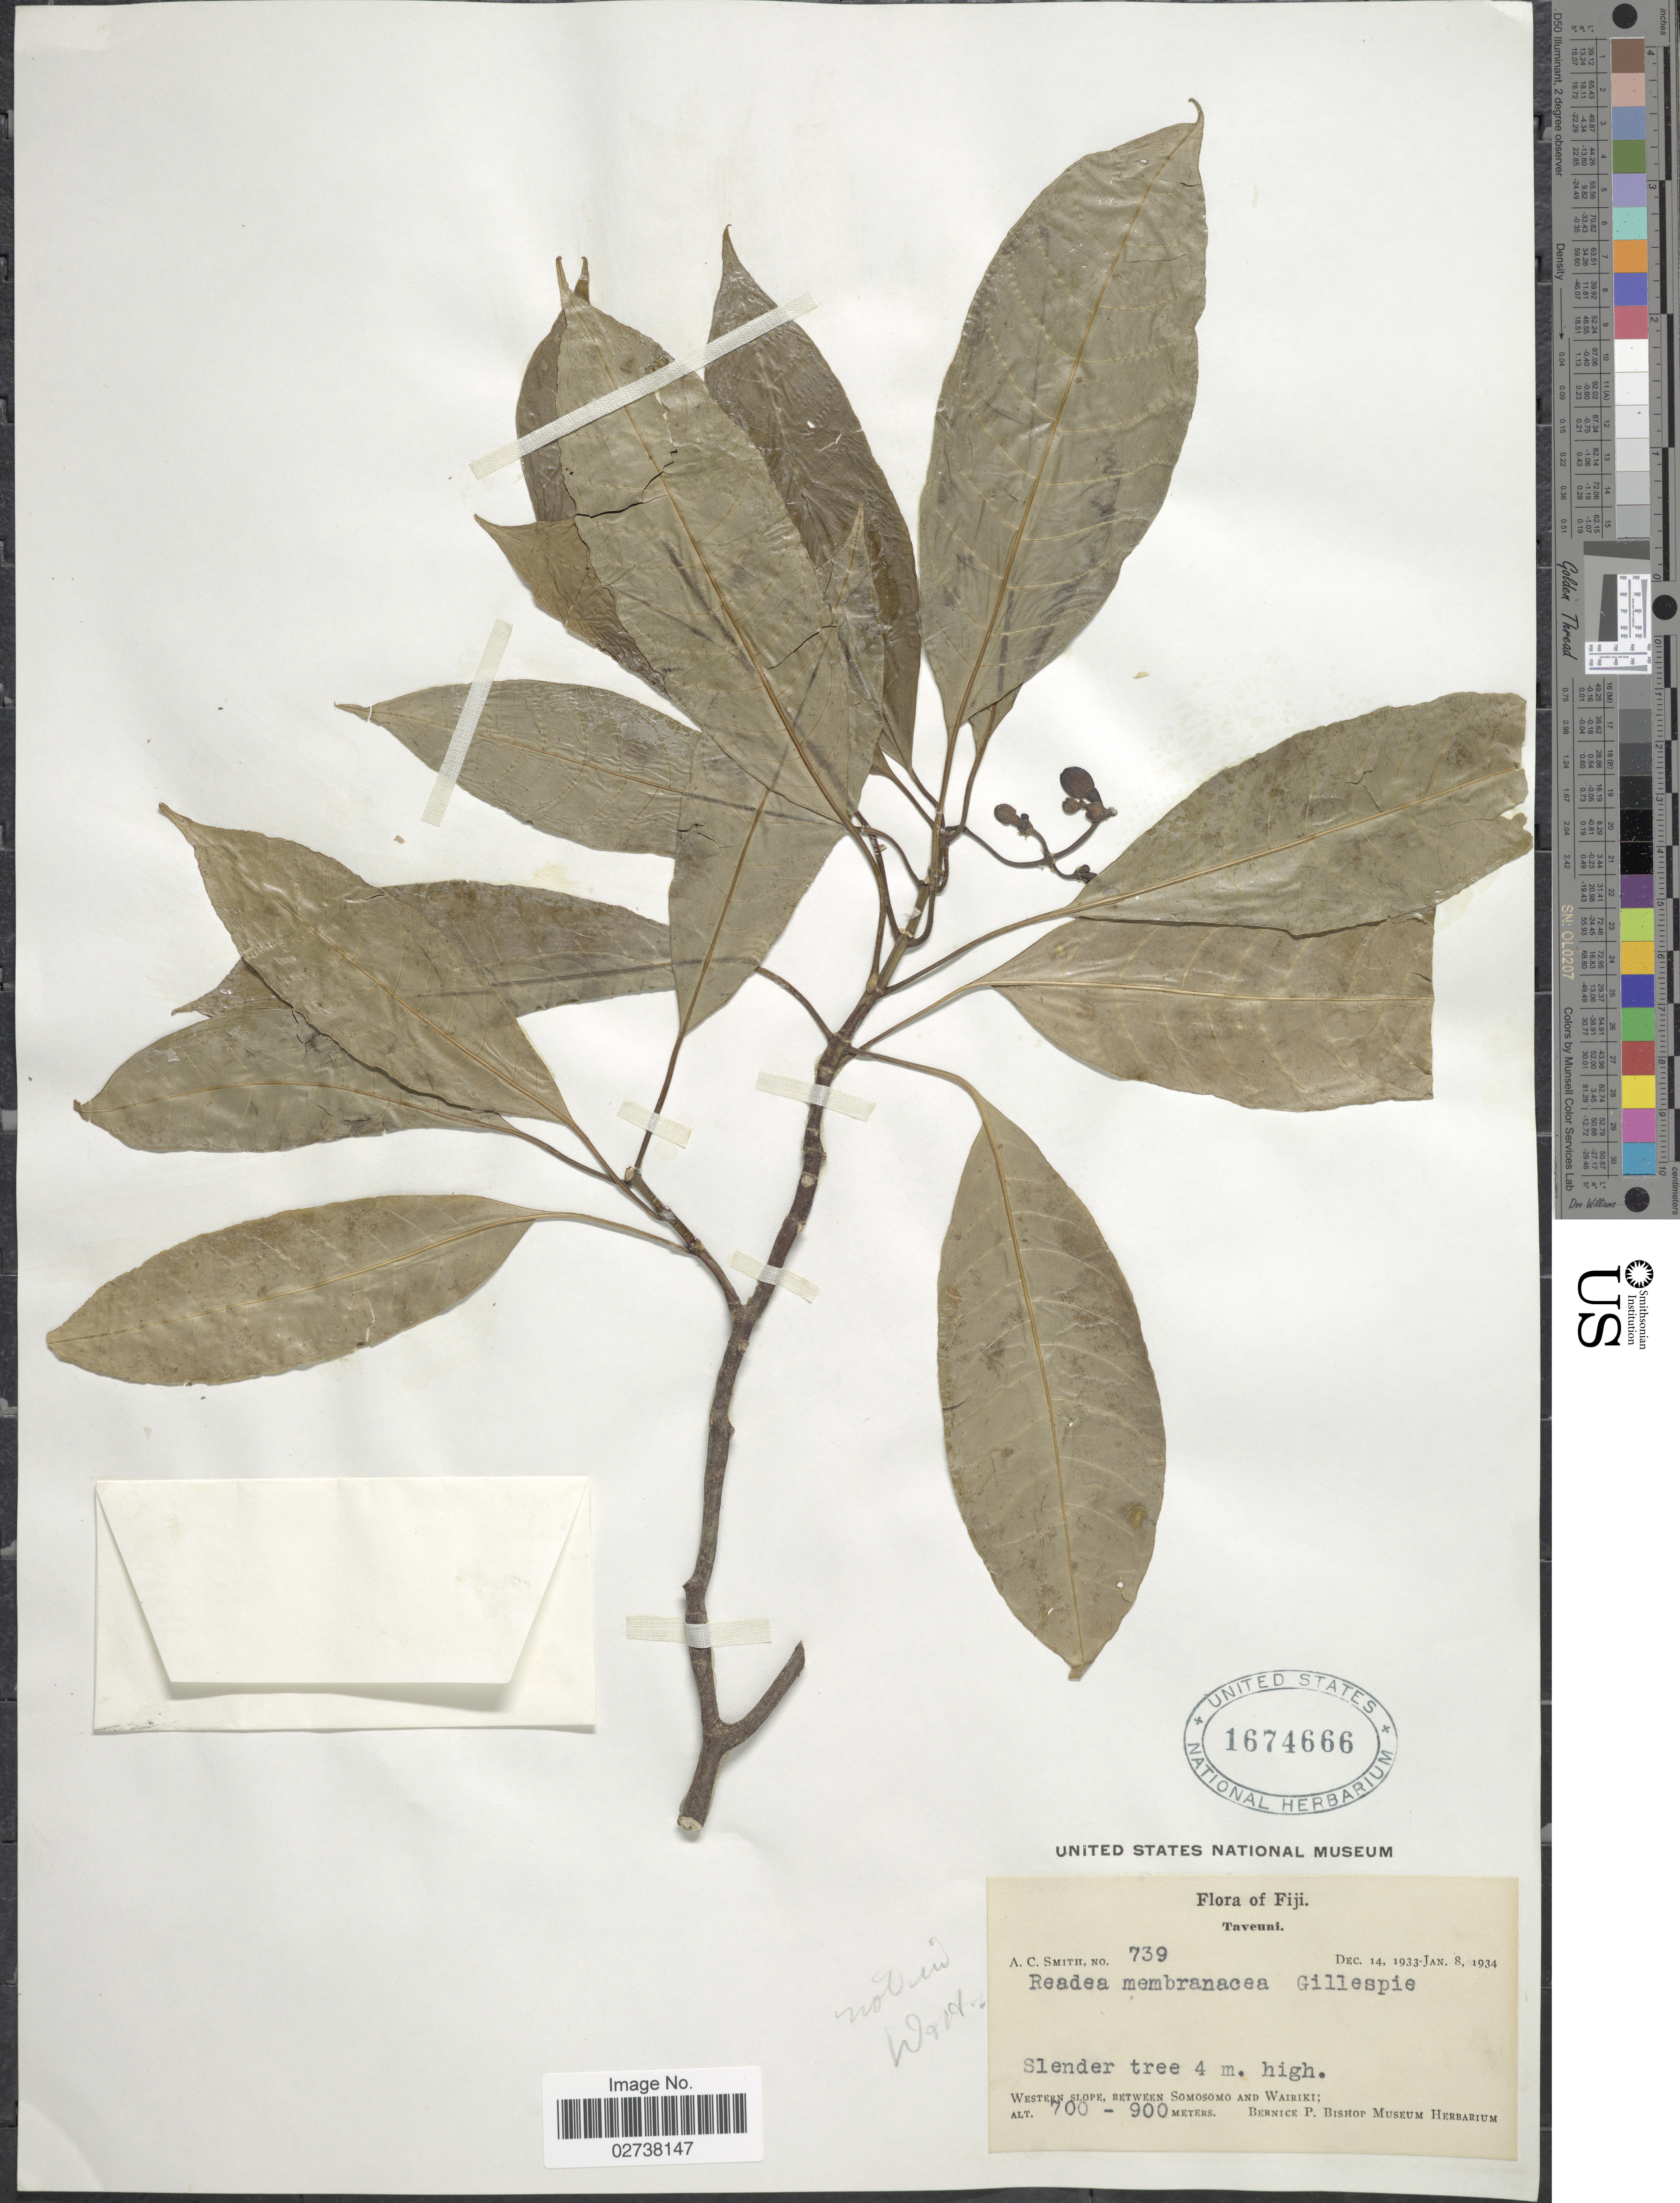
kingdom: Plantae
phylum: Tracheophyta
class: Magnoliopsida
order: Gentianales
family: Rubiaceae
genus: Readea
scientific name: Readea membranacea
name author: Gillespie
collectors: A. C. Smith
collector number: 739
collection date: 1933-12-14/1934-01-08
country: Fiji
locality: Taveuni, Western slope between Somosomo and Wairiki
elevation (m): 700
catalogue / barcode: US 1674666